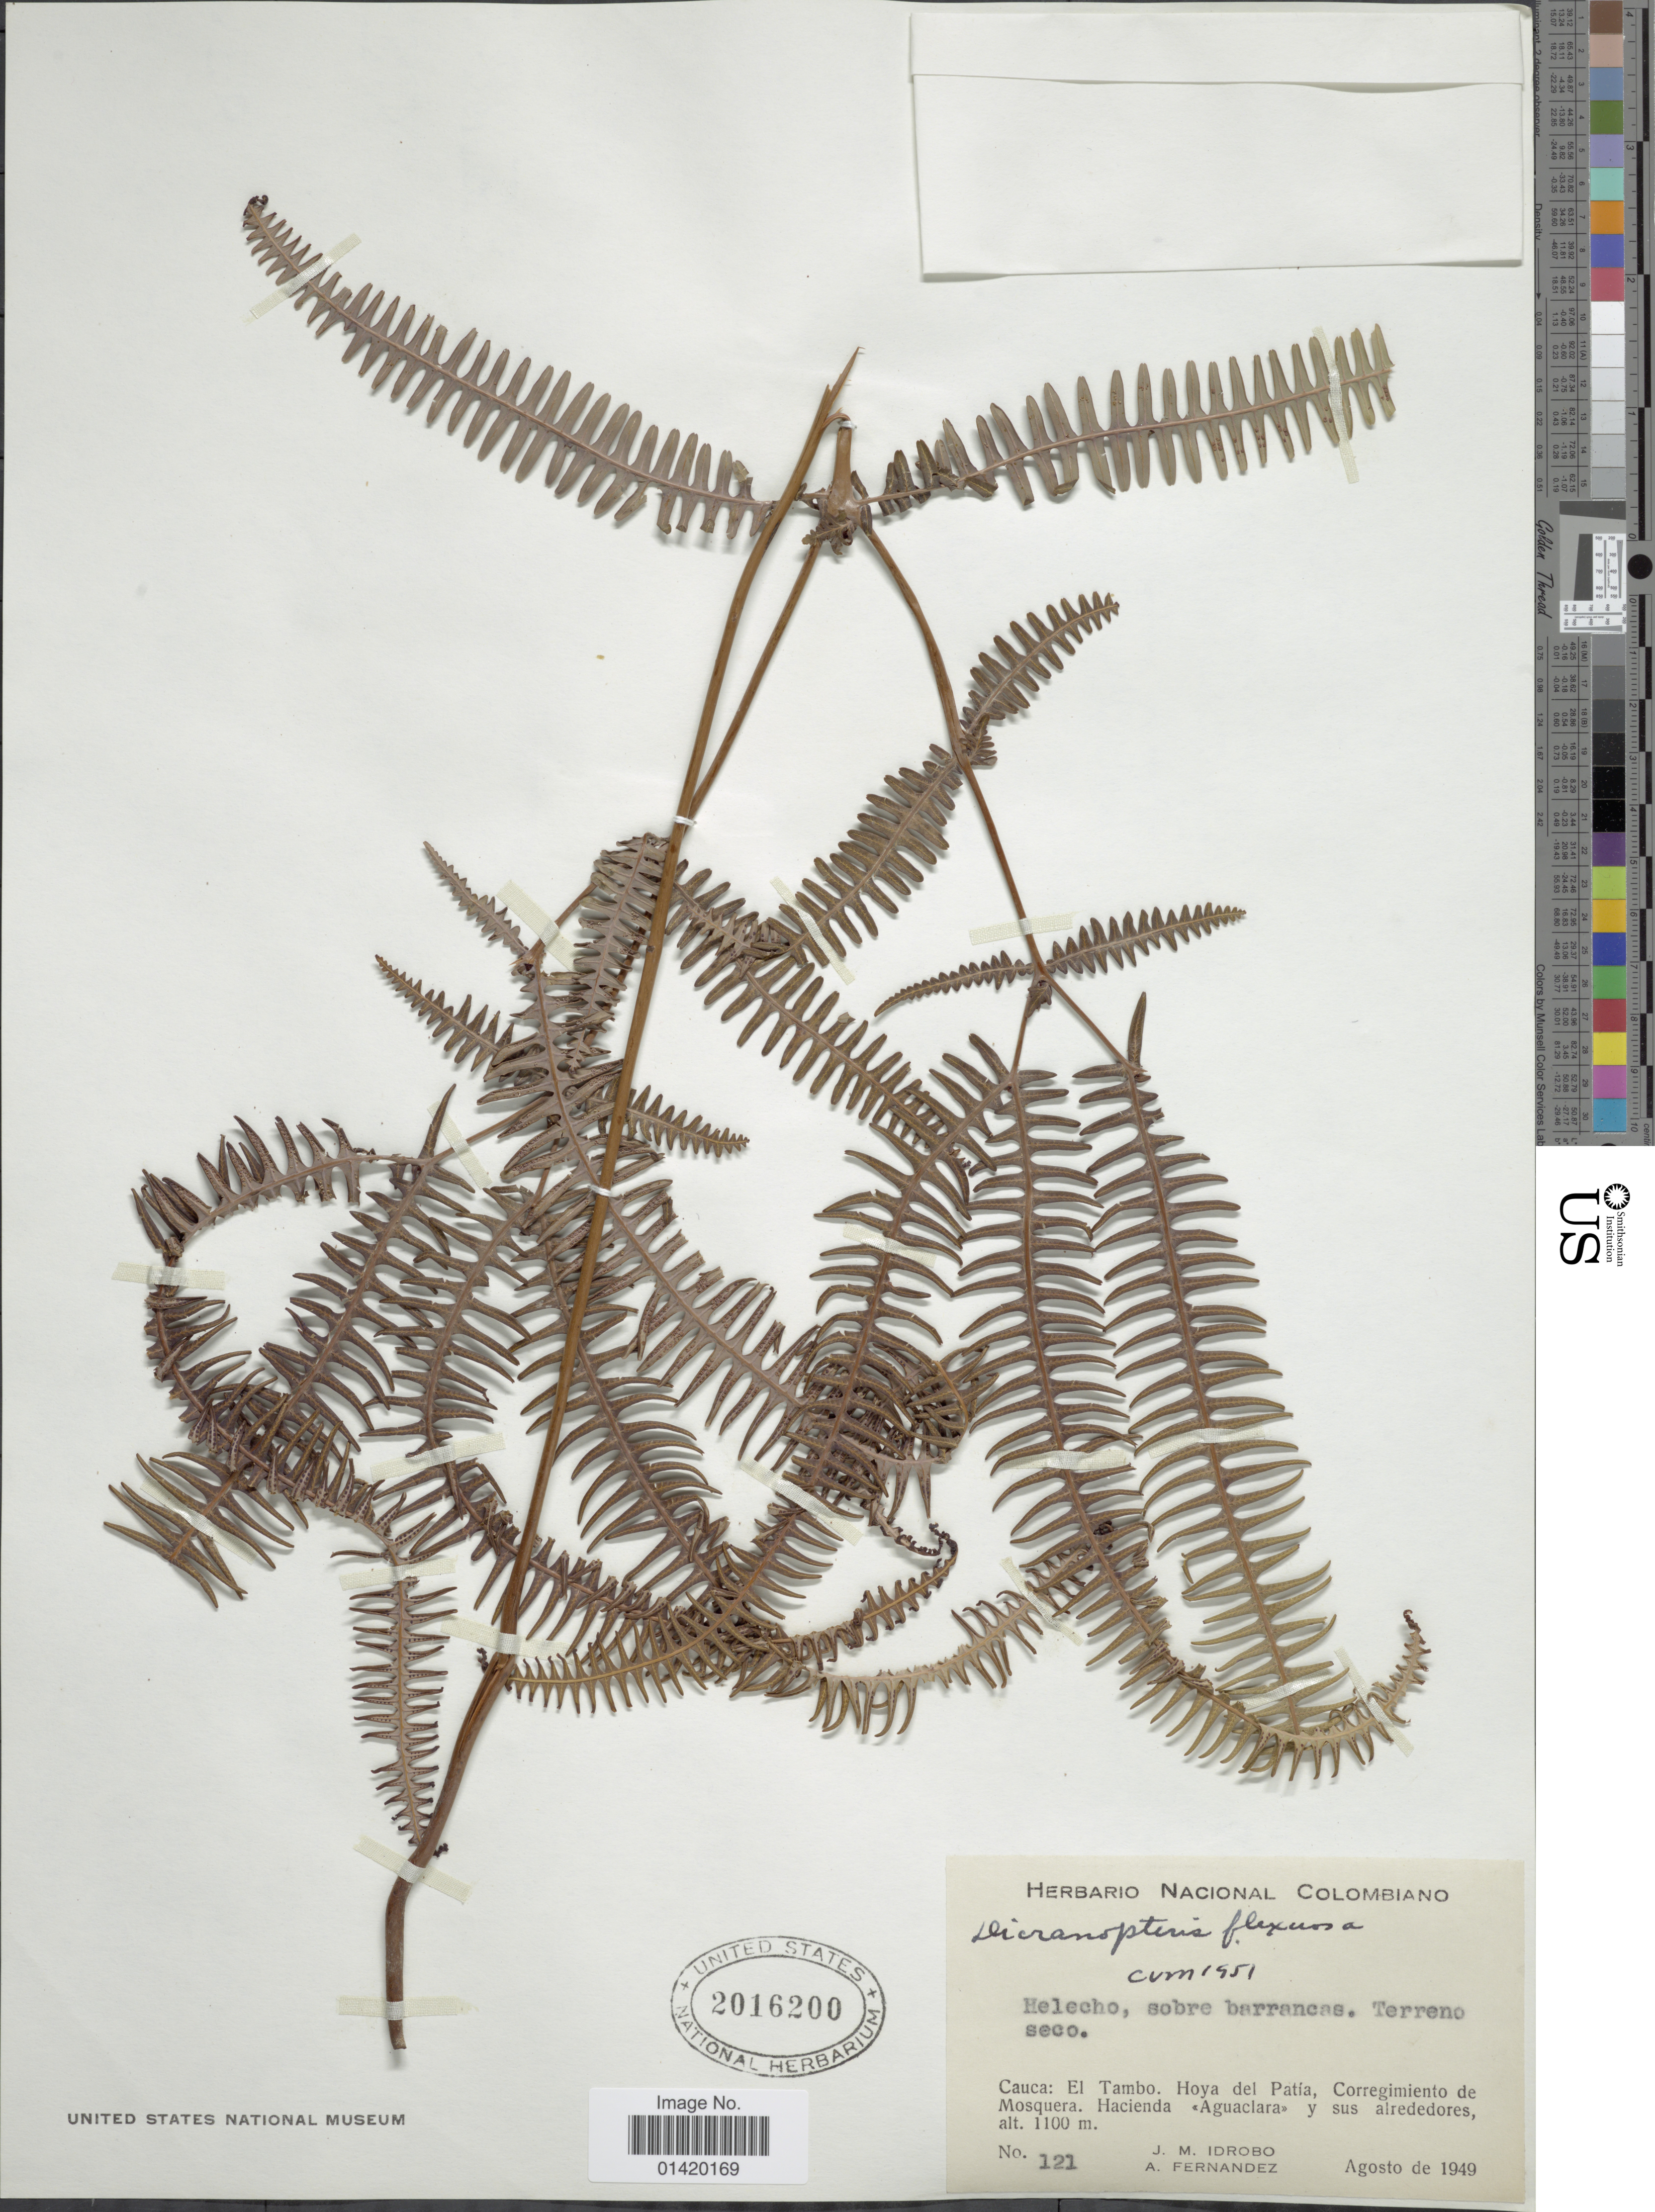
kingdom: Plantae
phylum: Tracheophyta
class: Polypodiopsida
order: Gleicheniales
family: Gleicheniaceae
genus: Dicranopteris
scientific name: Dicranopteris flexuosa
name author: (Schrad.) Underw.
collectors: J. M. Idrobo & A. Fernandez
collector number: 121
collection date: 1949-08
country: Colombia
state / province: Cauca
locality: El Tambo. Hoya del Patía, Corregimiento de Mosquera. Hacienda <<Aguclara>> y sus alrededores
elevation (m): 1100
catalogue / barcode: US 2016200